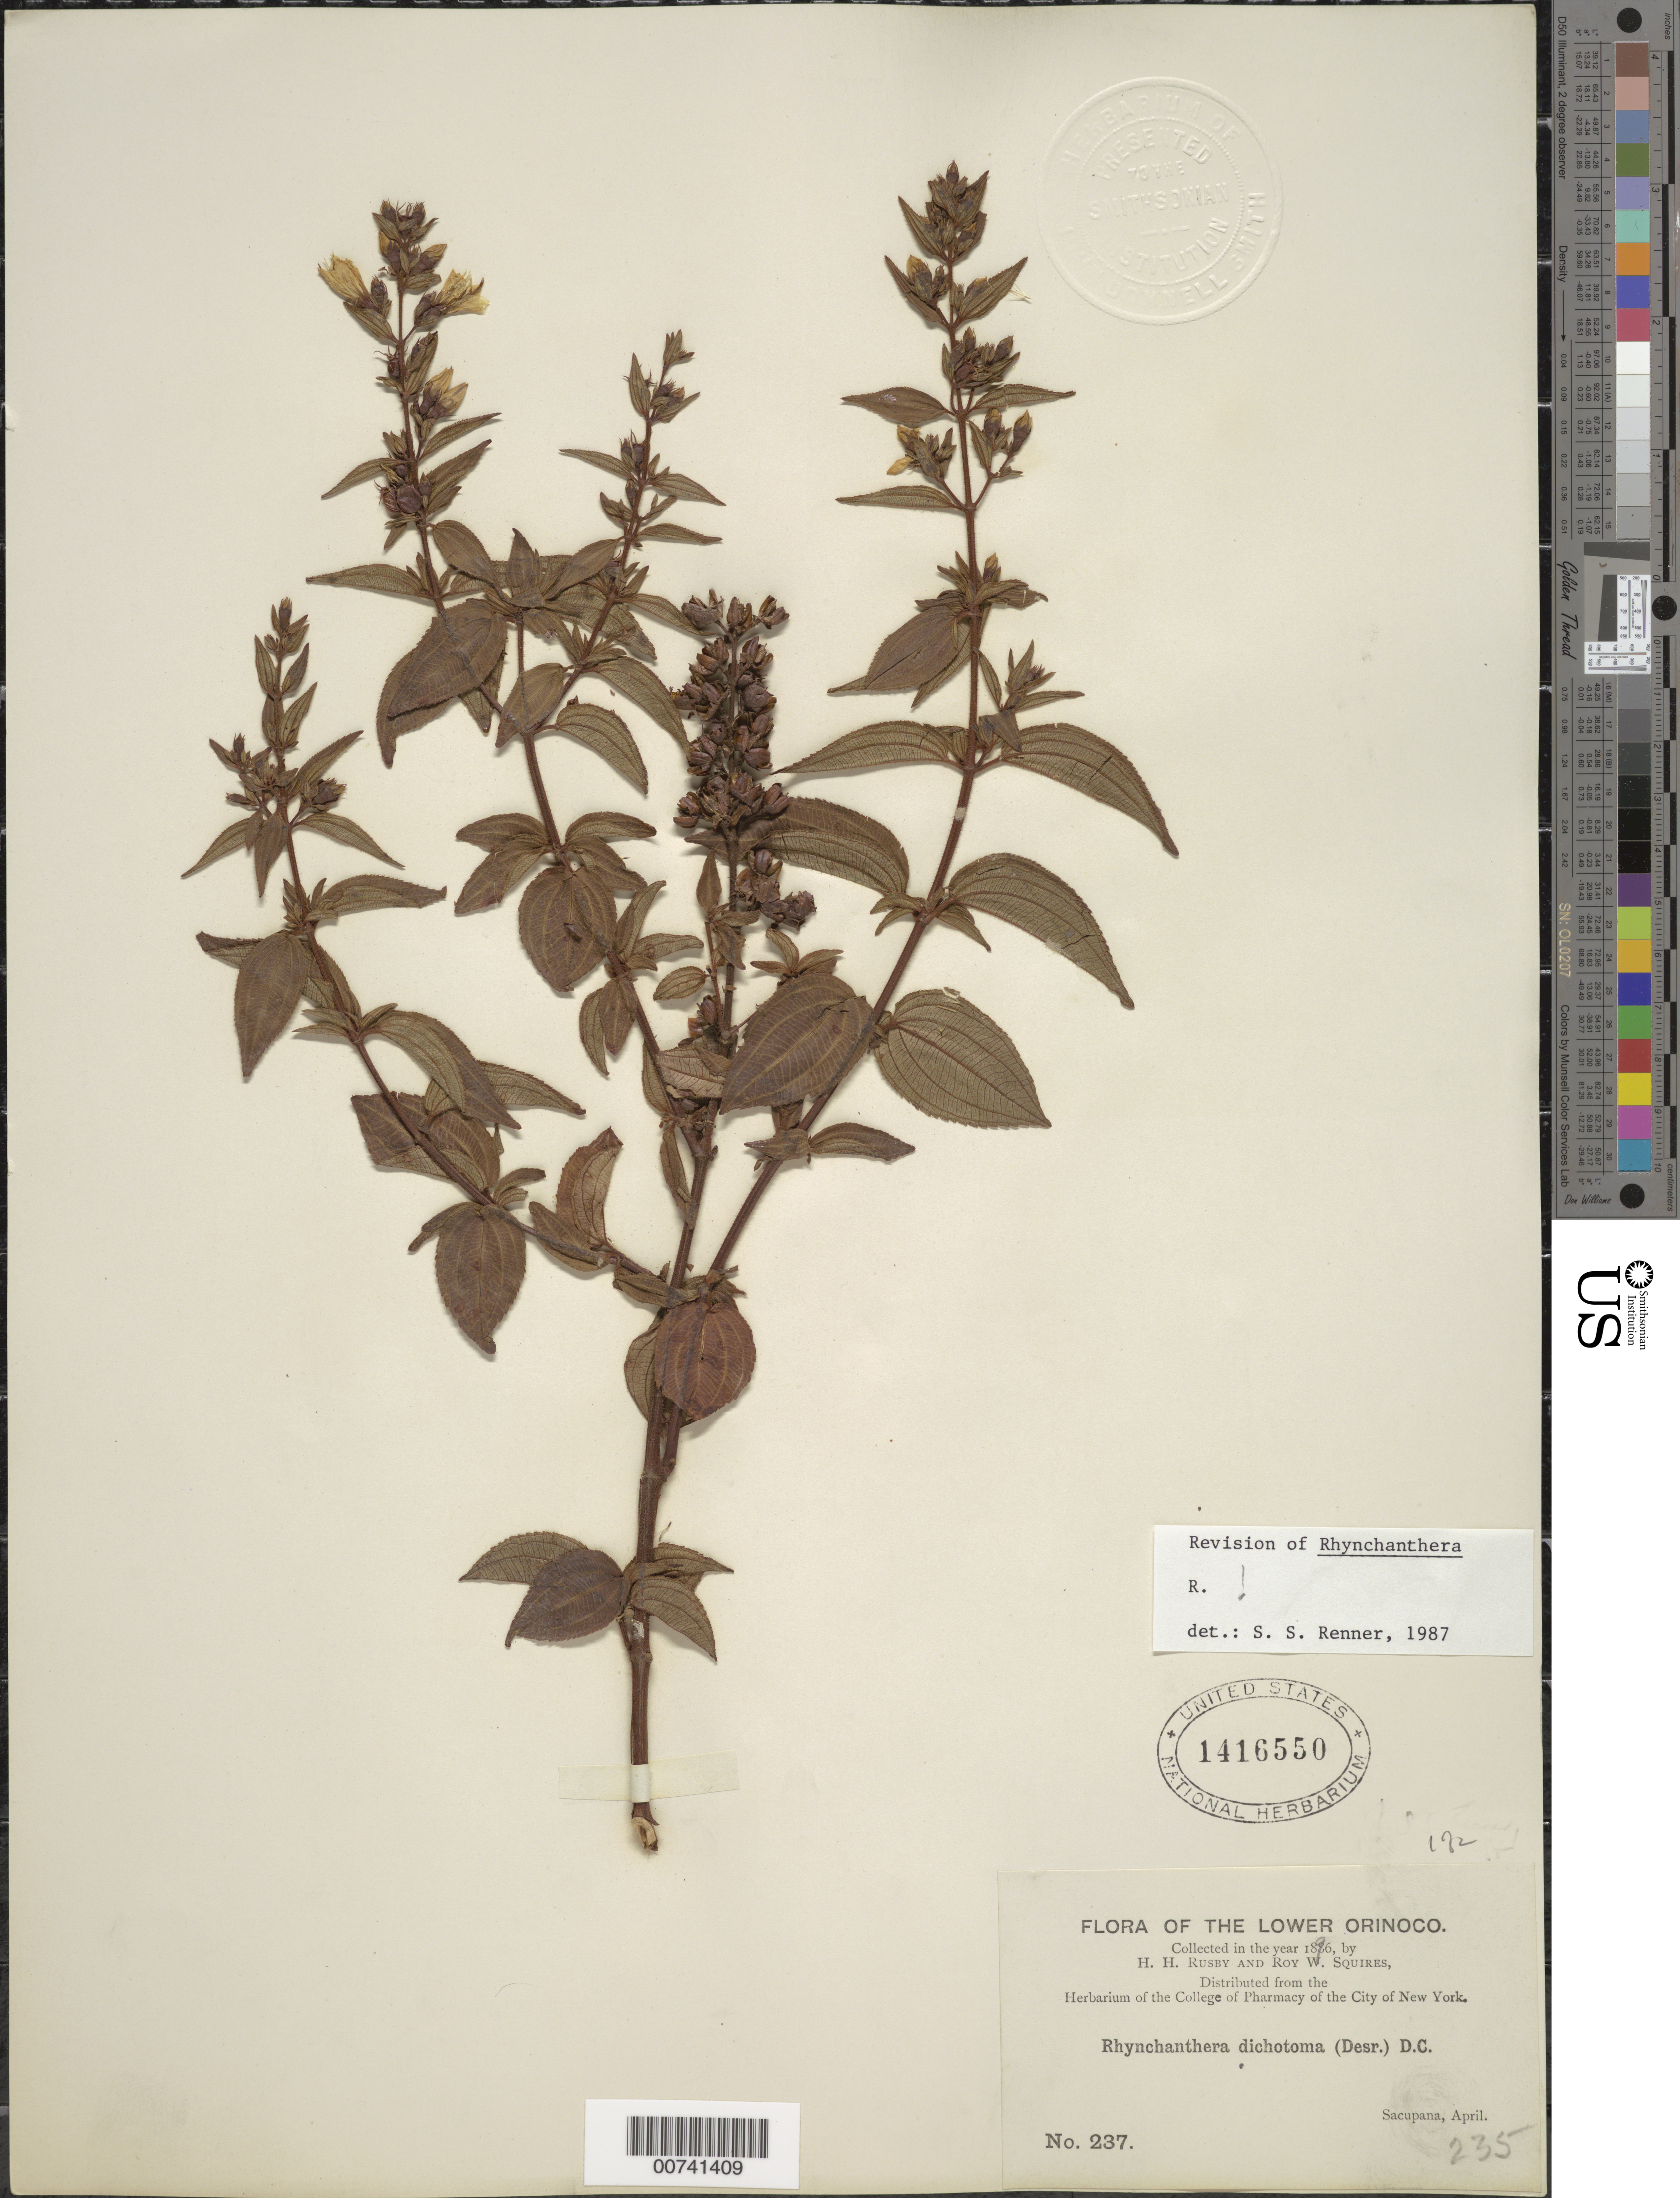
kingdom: Plantae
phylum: Tracheophyta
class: Magnoliopsida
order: Myrtales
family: Melastomataceae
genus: Rhynchanthera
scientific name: Rhynchanthera dichotoma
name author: DC.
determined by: Renner, S. S.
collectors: H. H. Rusby & R. Squires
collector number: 237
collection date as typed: April 1896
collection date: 1896-04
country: Venezuela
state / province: Delta Amacuro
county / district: Antonio Díaz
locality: Lower Orinoco, Sacupana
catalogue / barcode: US 1416550